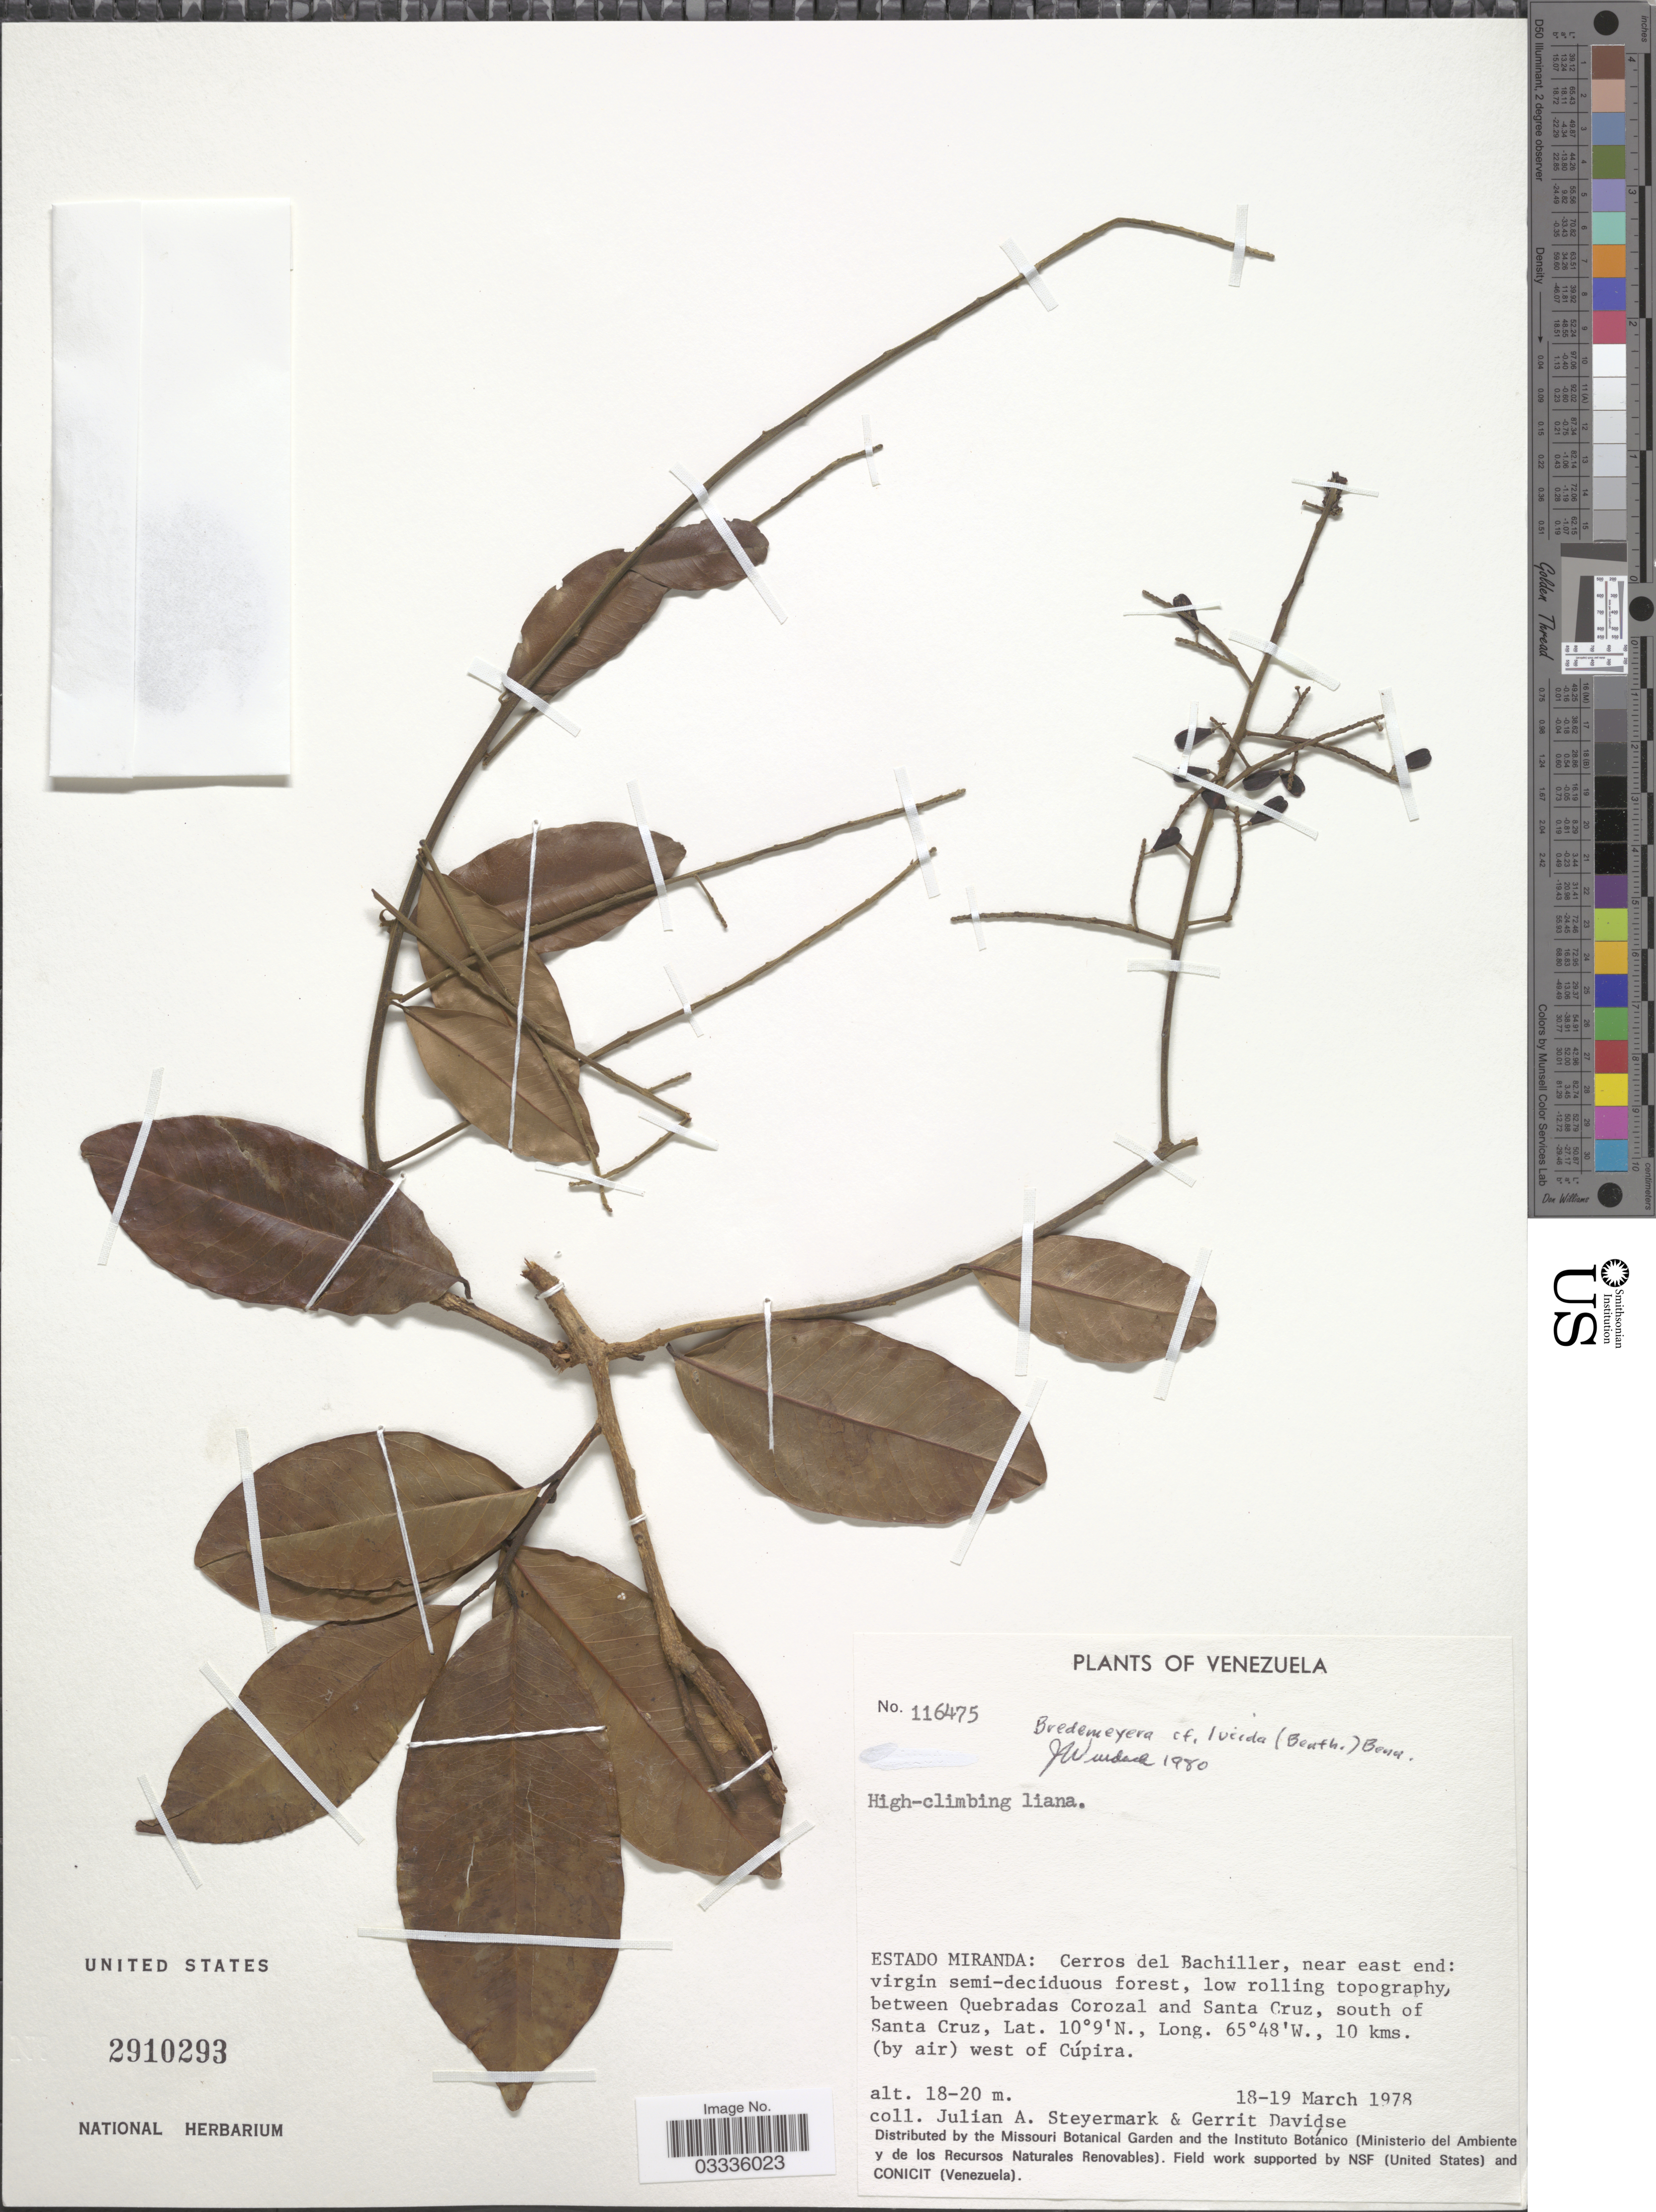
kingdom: Plantae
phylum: Tracheophyta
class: Magnoliopsida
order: Fabales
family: Polygalaceae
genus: Bredemeyera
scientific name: Bredemeyera lucida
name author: (Benth.) Klotzsch ex Hassk.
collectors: J. Steyermark & G. Davidse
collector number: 116475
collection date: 1978-03-18/1978-03-19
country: Venezuela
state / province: Miranda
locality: Cerros del Bachiller, near east end: between Quebradas Corozal and Santa Cruz, south of Santa Cruz, 10 kms. (by air) west of Cúpira.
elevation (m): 18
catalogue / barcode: US 2910293